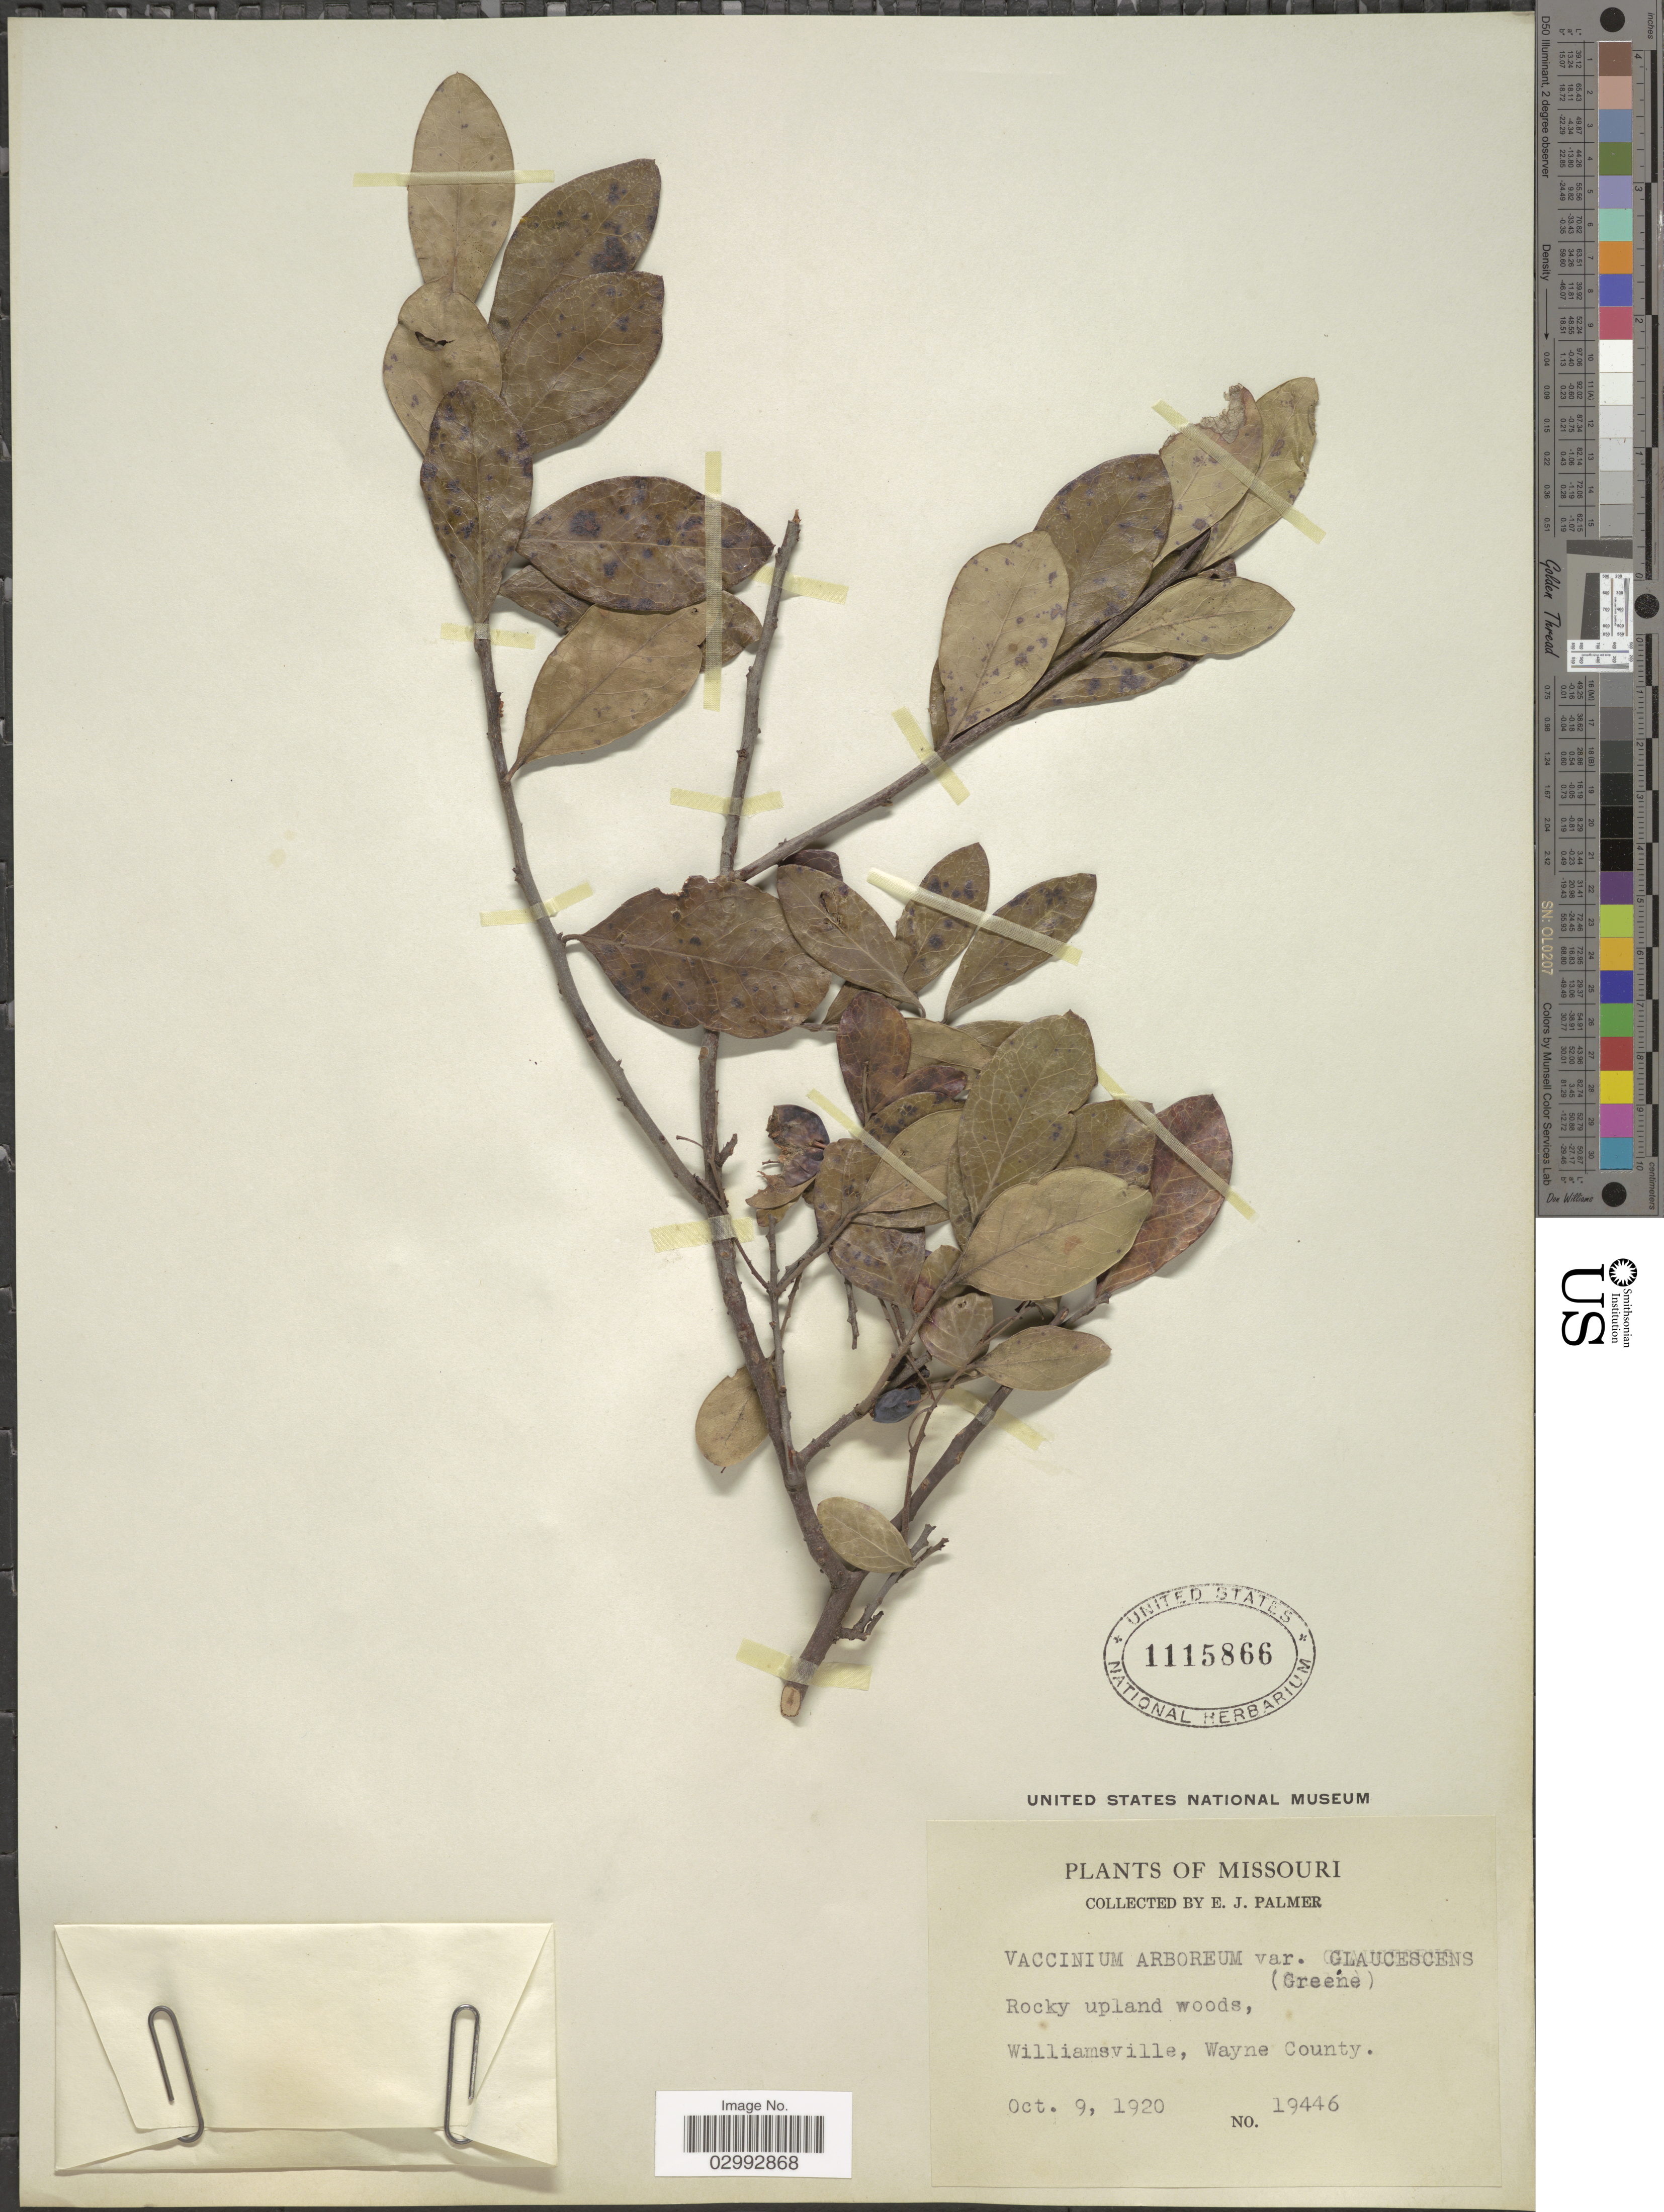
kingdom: Plantae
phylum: Tracheophyta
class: Magnoliopsida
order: Ericales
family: Ericaceae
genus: Batodendron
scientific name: Batodendron arboreum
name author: Nutt.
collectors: E. J. Palmer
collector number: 19446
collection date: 1920-10-09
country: United States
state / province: Missouri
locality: Rocky upland woods, Williamsville, Wayne County.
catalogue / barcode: US 1115866